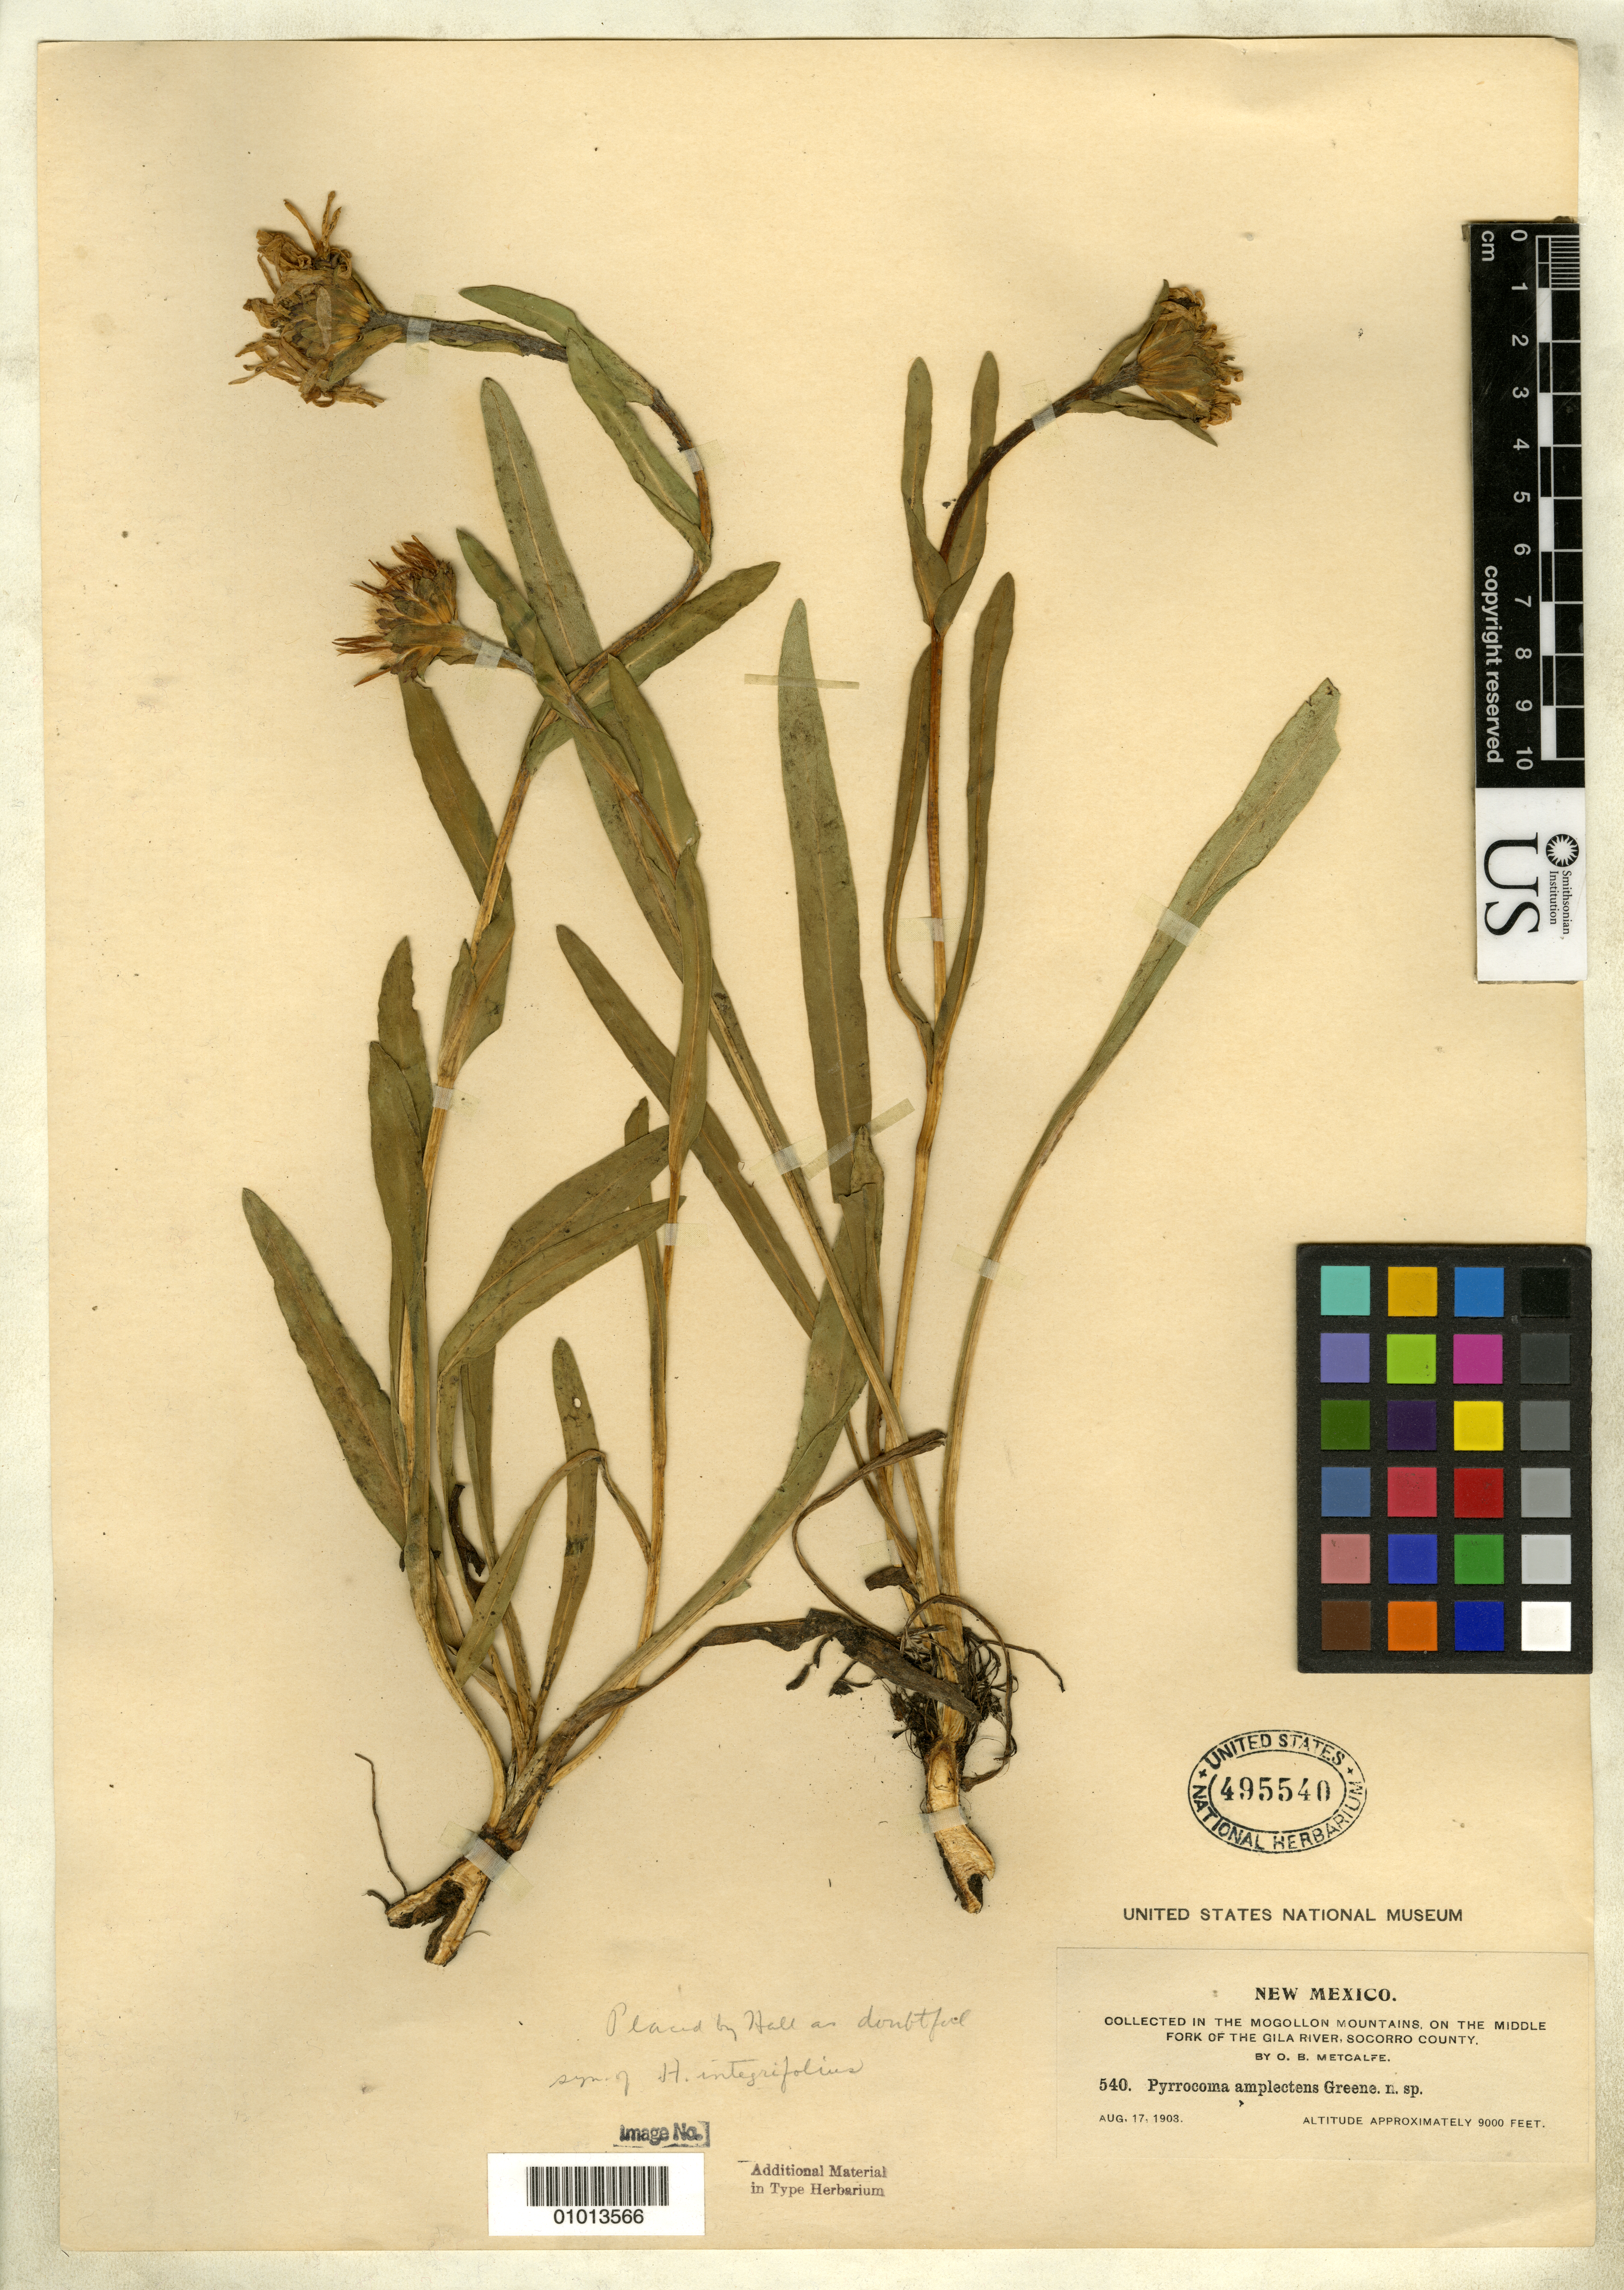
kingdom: Plantae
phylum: Tracheophyta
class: Magnoliopsida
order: Asterales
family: Asteraceae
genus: Pyrrocoma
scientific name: Pyrrocoma amplectens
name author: Greene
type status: Isotype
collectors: O. B. Metcalfe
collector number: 540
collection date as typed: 17 Aug 1903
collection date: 1903-08-17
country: United States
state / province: New Mexico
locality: The Mogollan Mts., on the middle fork of the Gila River, Socorro County.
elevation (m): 2743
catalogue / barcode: US 495540